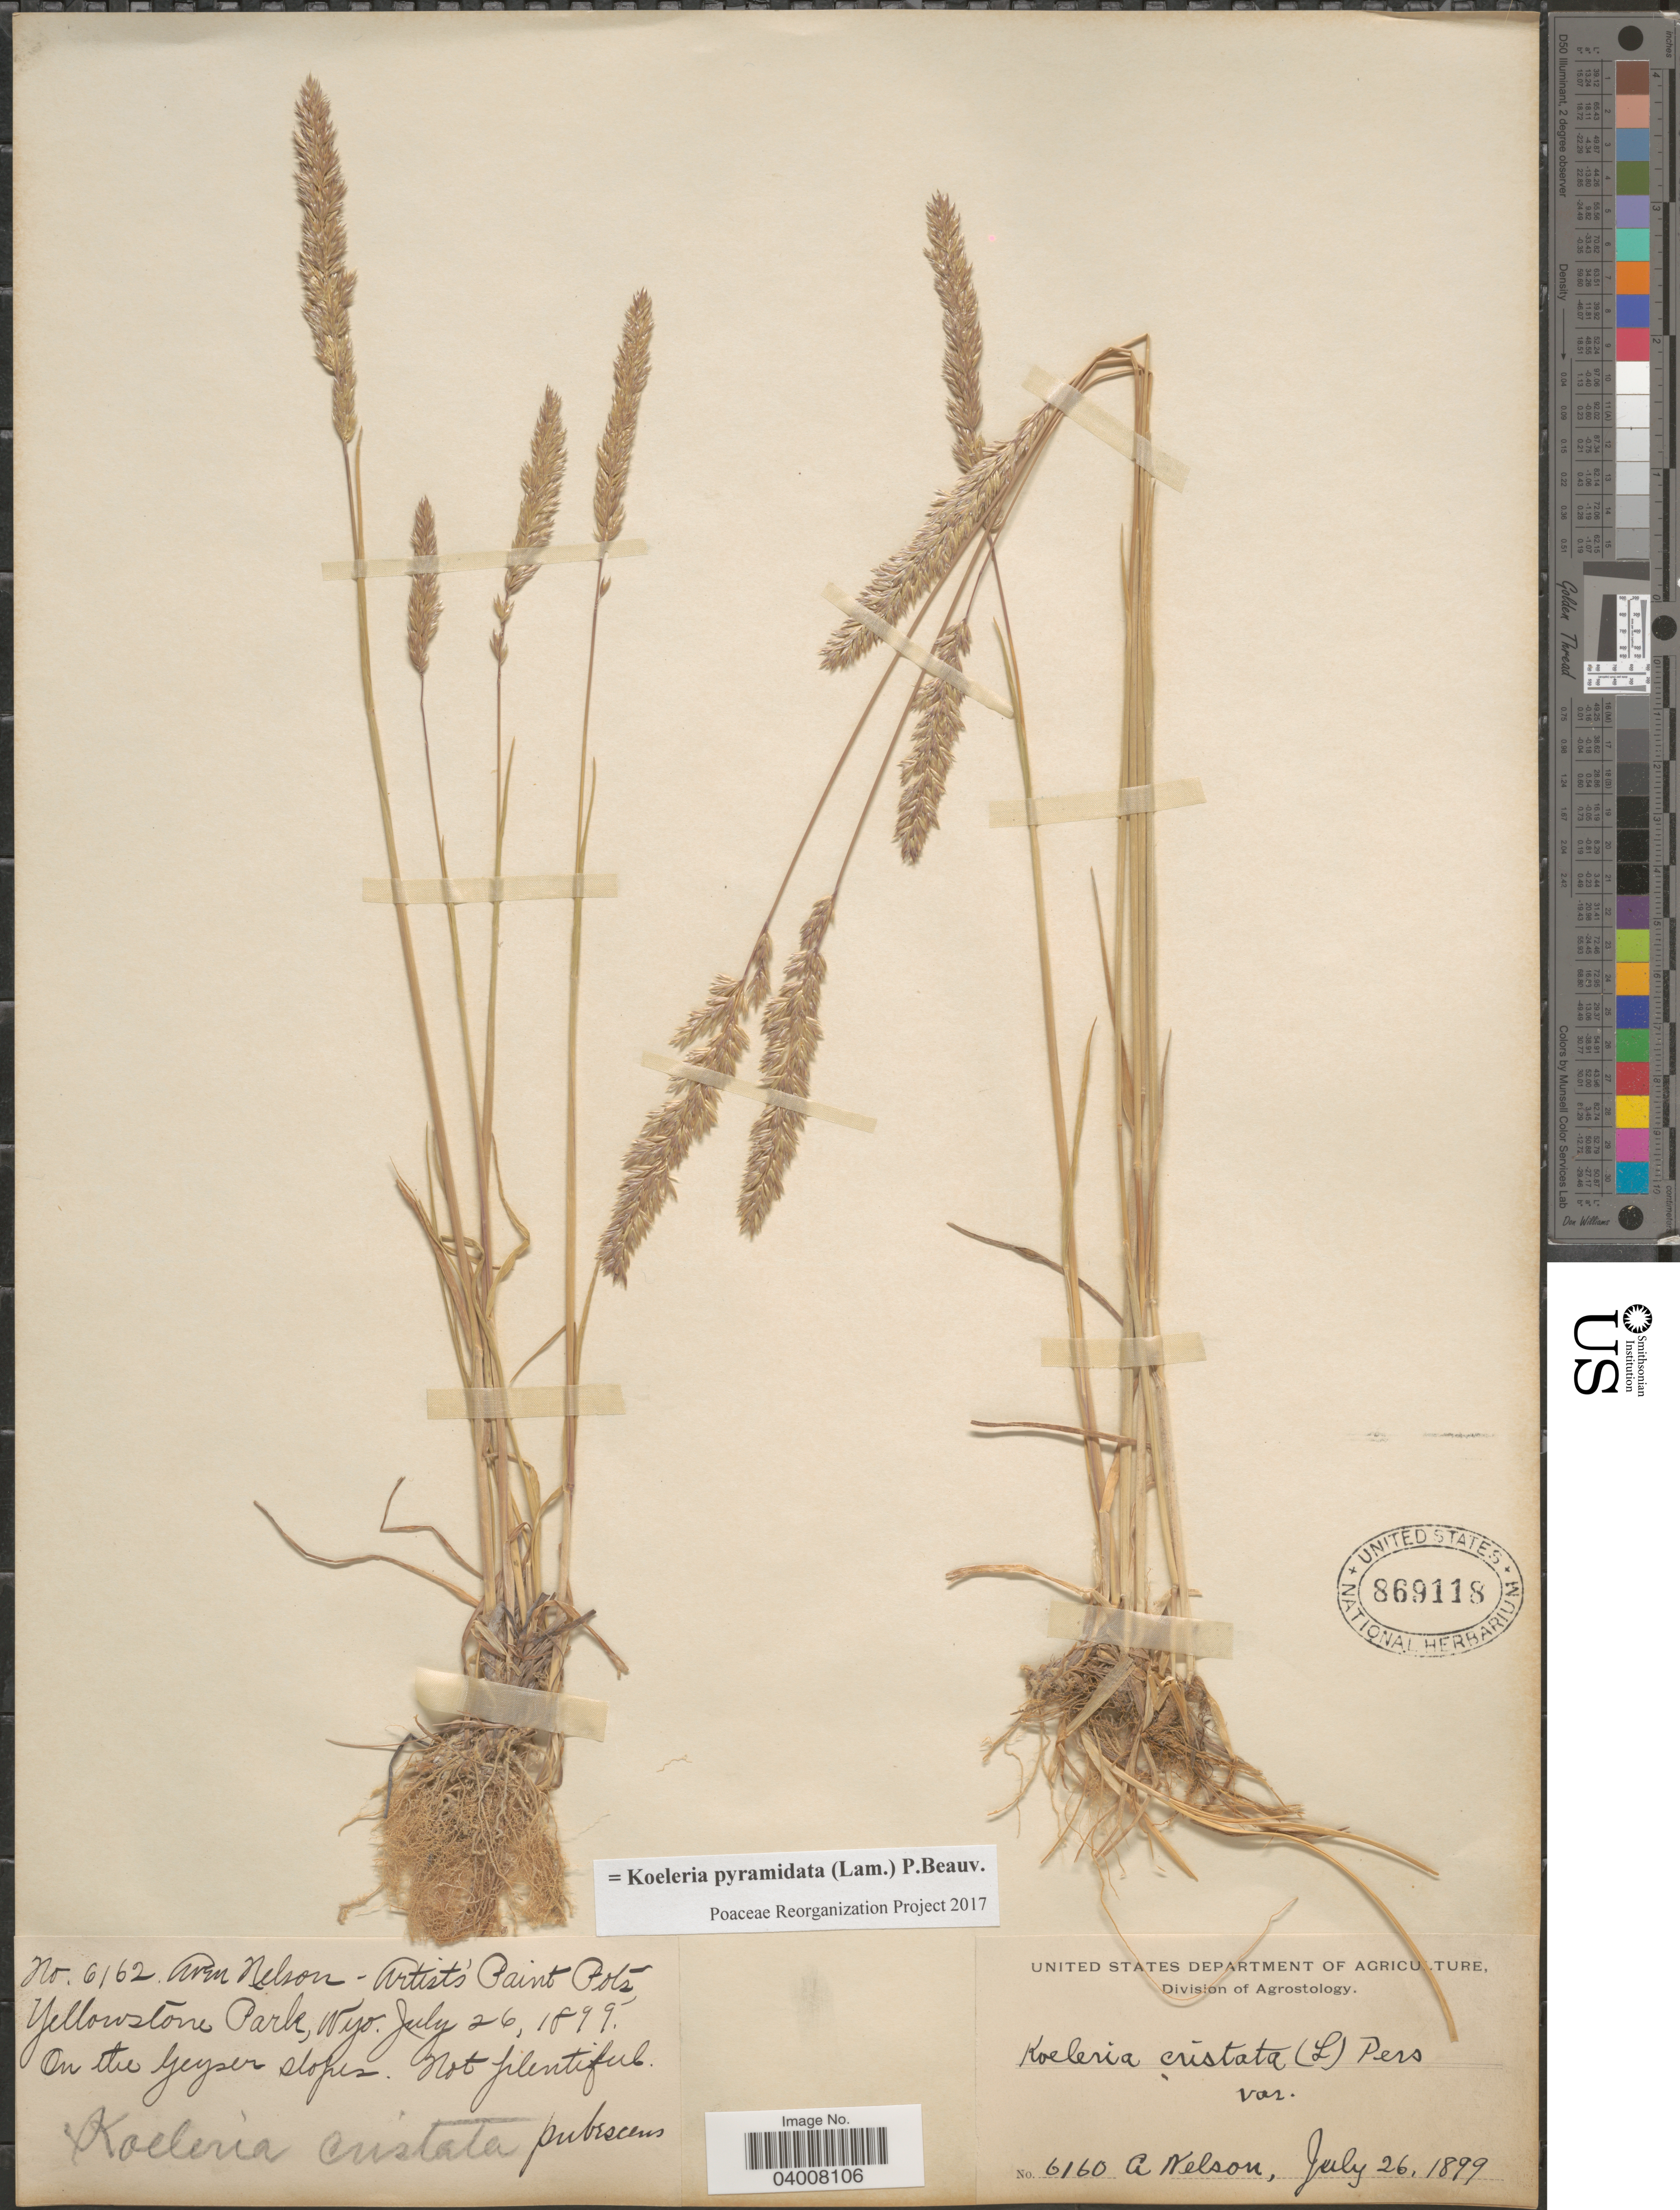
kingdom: Plantae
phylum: Tracheophyta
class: Liliopsida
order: Poales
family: Poaceae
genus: Koeleria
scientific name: Koeleria pyramidata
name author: (Lam.) P. Beauv.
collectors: A. Nelson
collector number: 6160/6162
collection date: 1899-07-26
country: United States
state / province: Wyoming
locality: Artist's Paint Pots, Yellowstone Park. On the Geyser slopes.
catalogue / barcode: US 869118